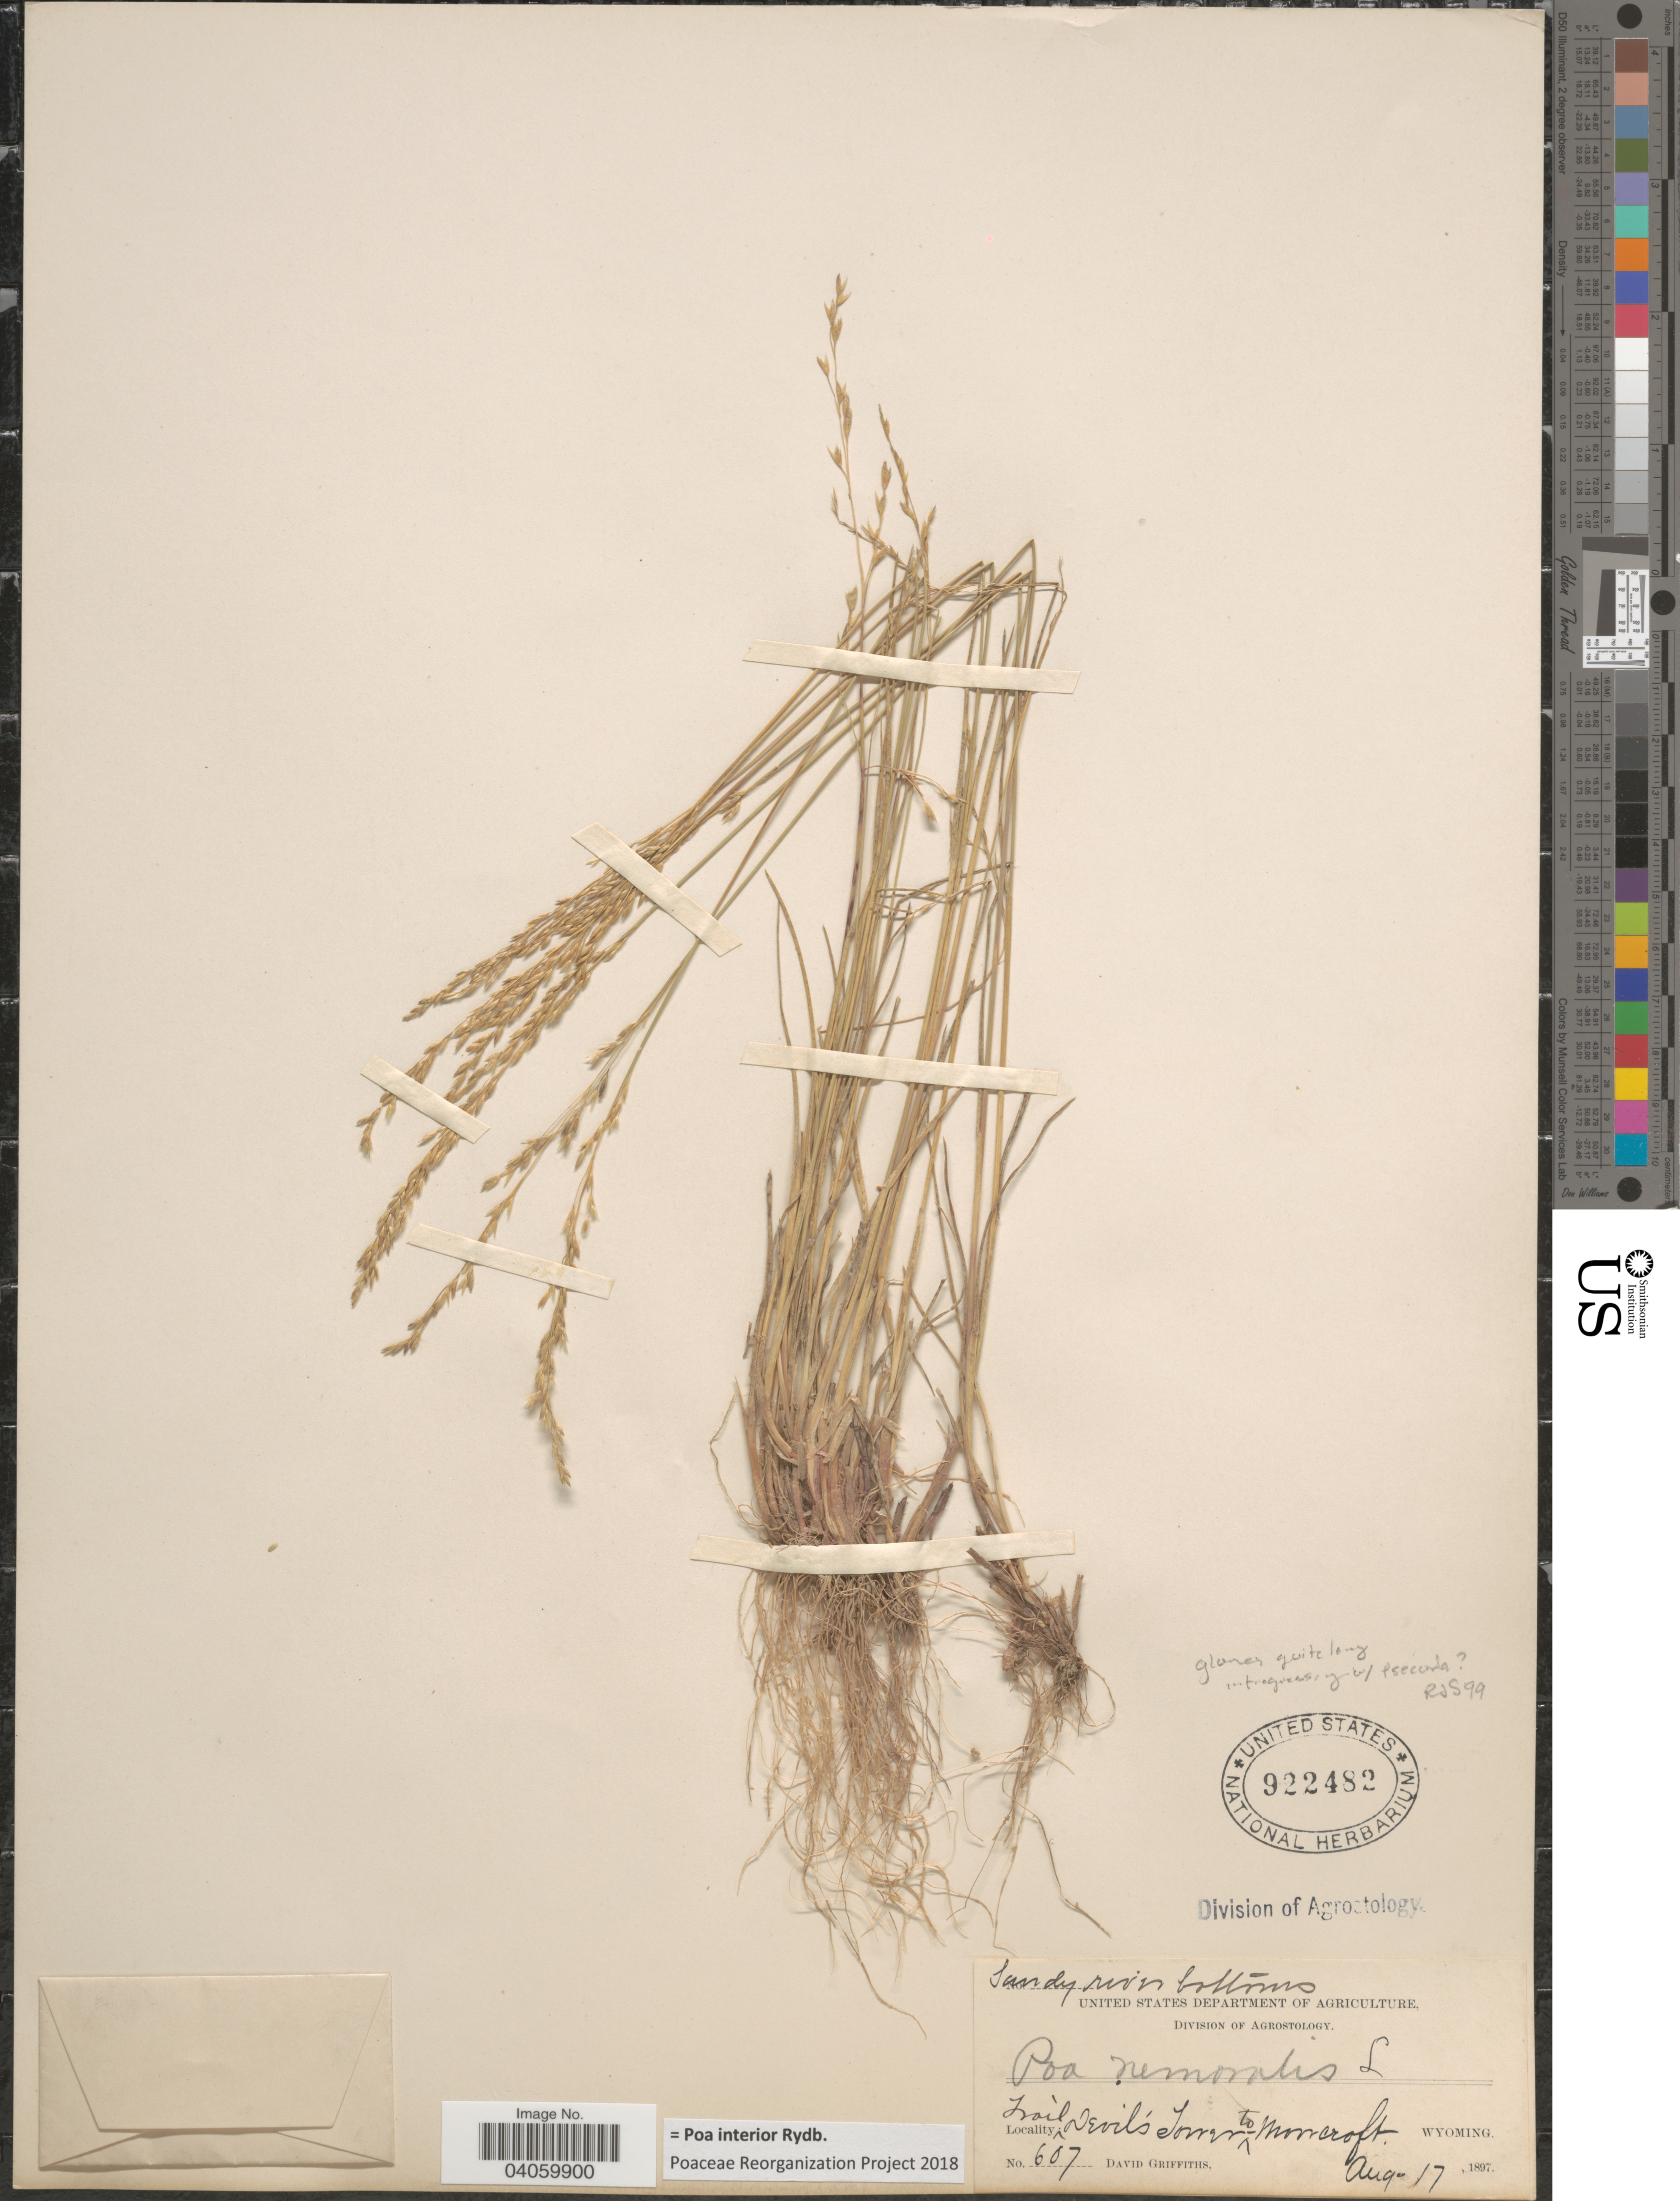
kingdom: Plantae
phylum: Tracheophyta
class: Liliopsida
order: Poales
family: Poaceae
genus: Poa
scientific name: Poa interior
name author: Rydb.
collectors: D. Griffiths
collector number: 607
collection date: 1897-08-17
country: United States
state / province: Wyoming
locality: Trail Devil's Tower to Moorcroft.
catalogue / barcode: US 922482